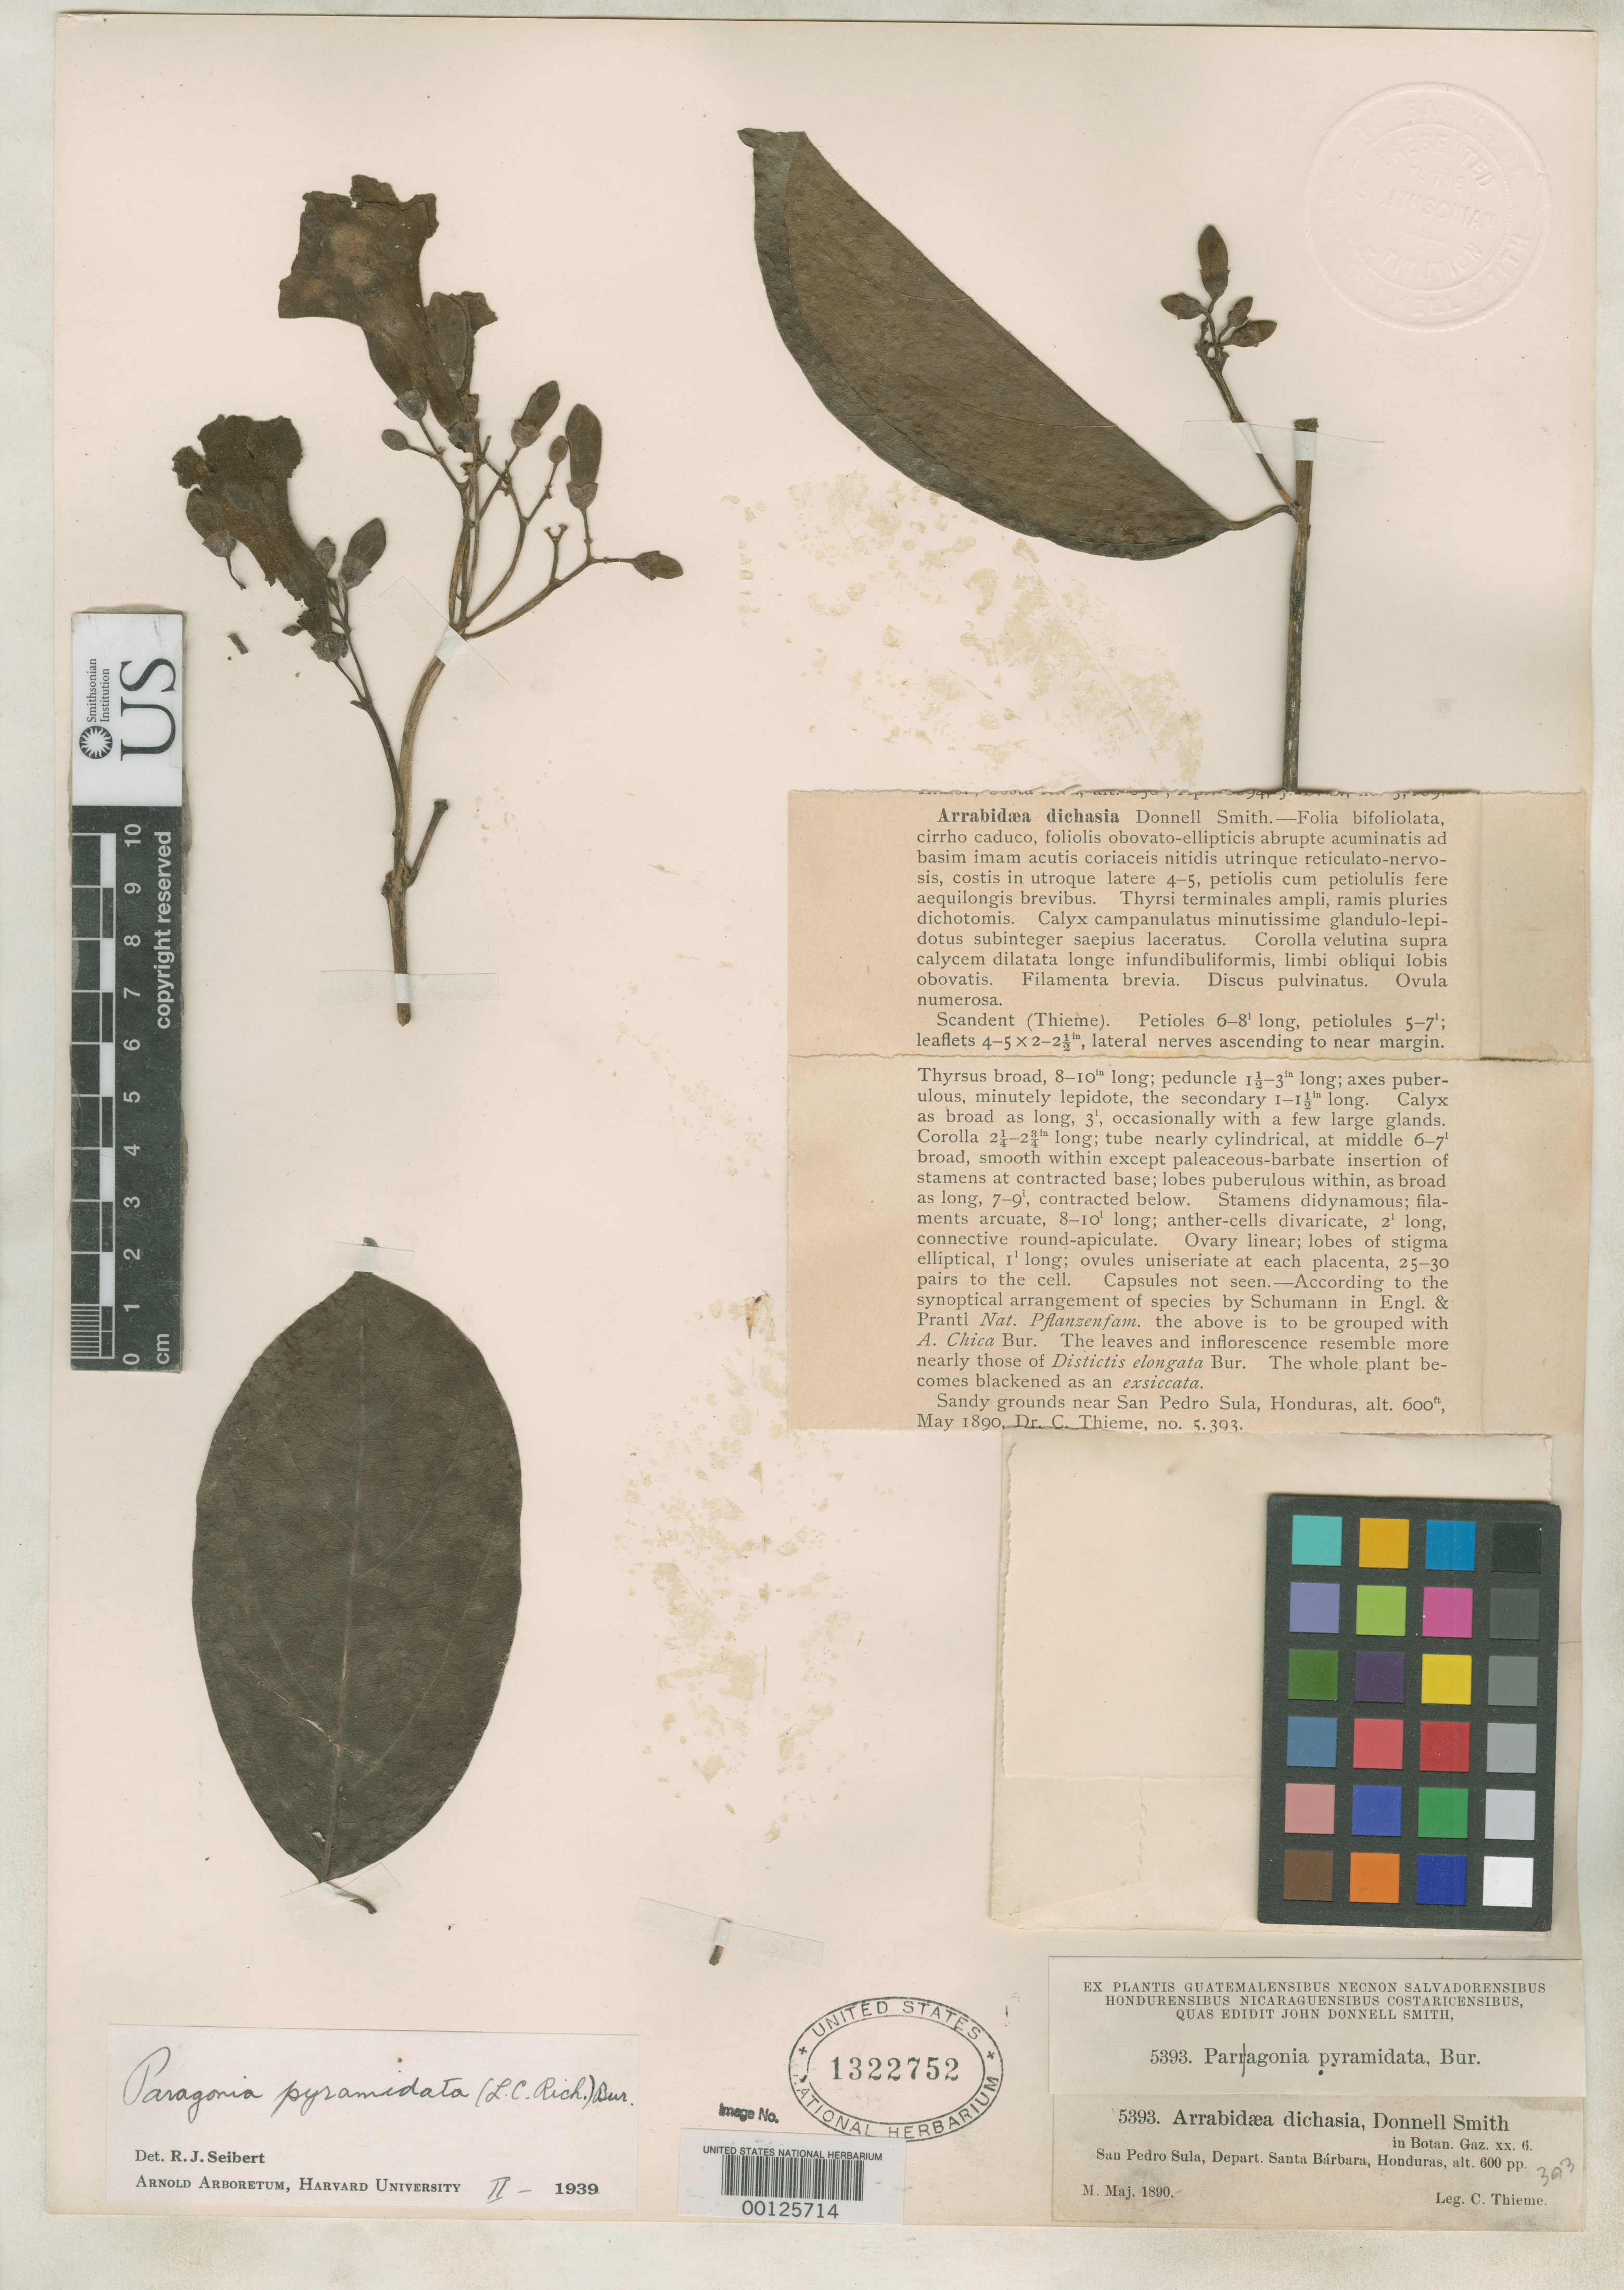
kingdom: Plantae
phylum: Tracheophyta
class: Magnoliopsida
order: Lamiales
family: Bignoniaceae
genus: Arrabidaea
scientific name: Arrabidaea dichasia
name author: Donn. Sm.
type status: Holotype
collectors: C. Thieme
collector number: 5393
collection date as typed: May 1890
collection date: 1890-05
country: Honduras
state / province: Santa Bárbara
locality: San Pedro Sula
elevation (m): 183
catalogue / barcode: US 1322752